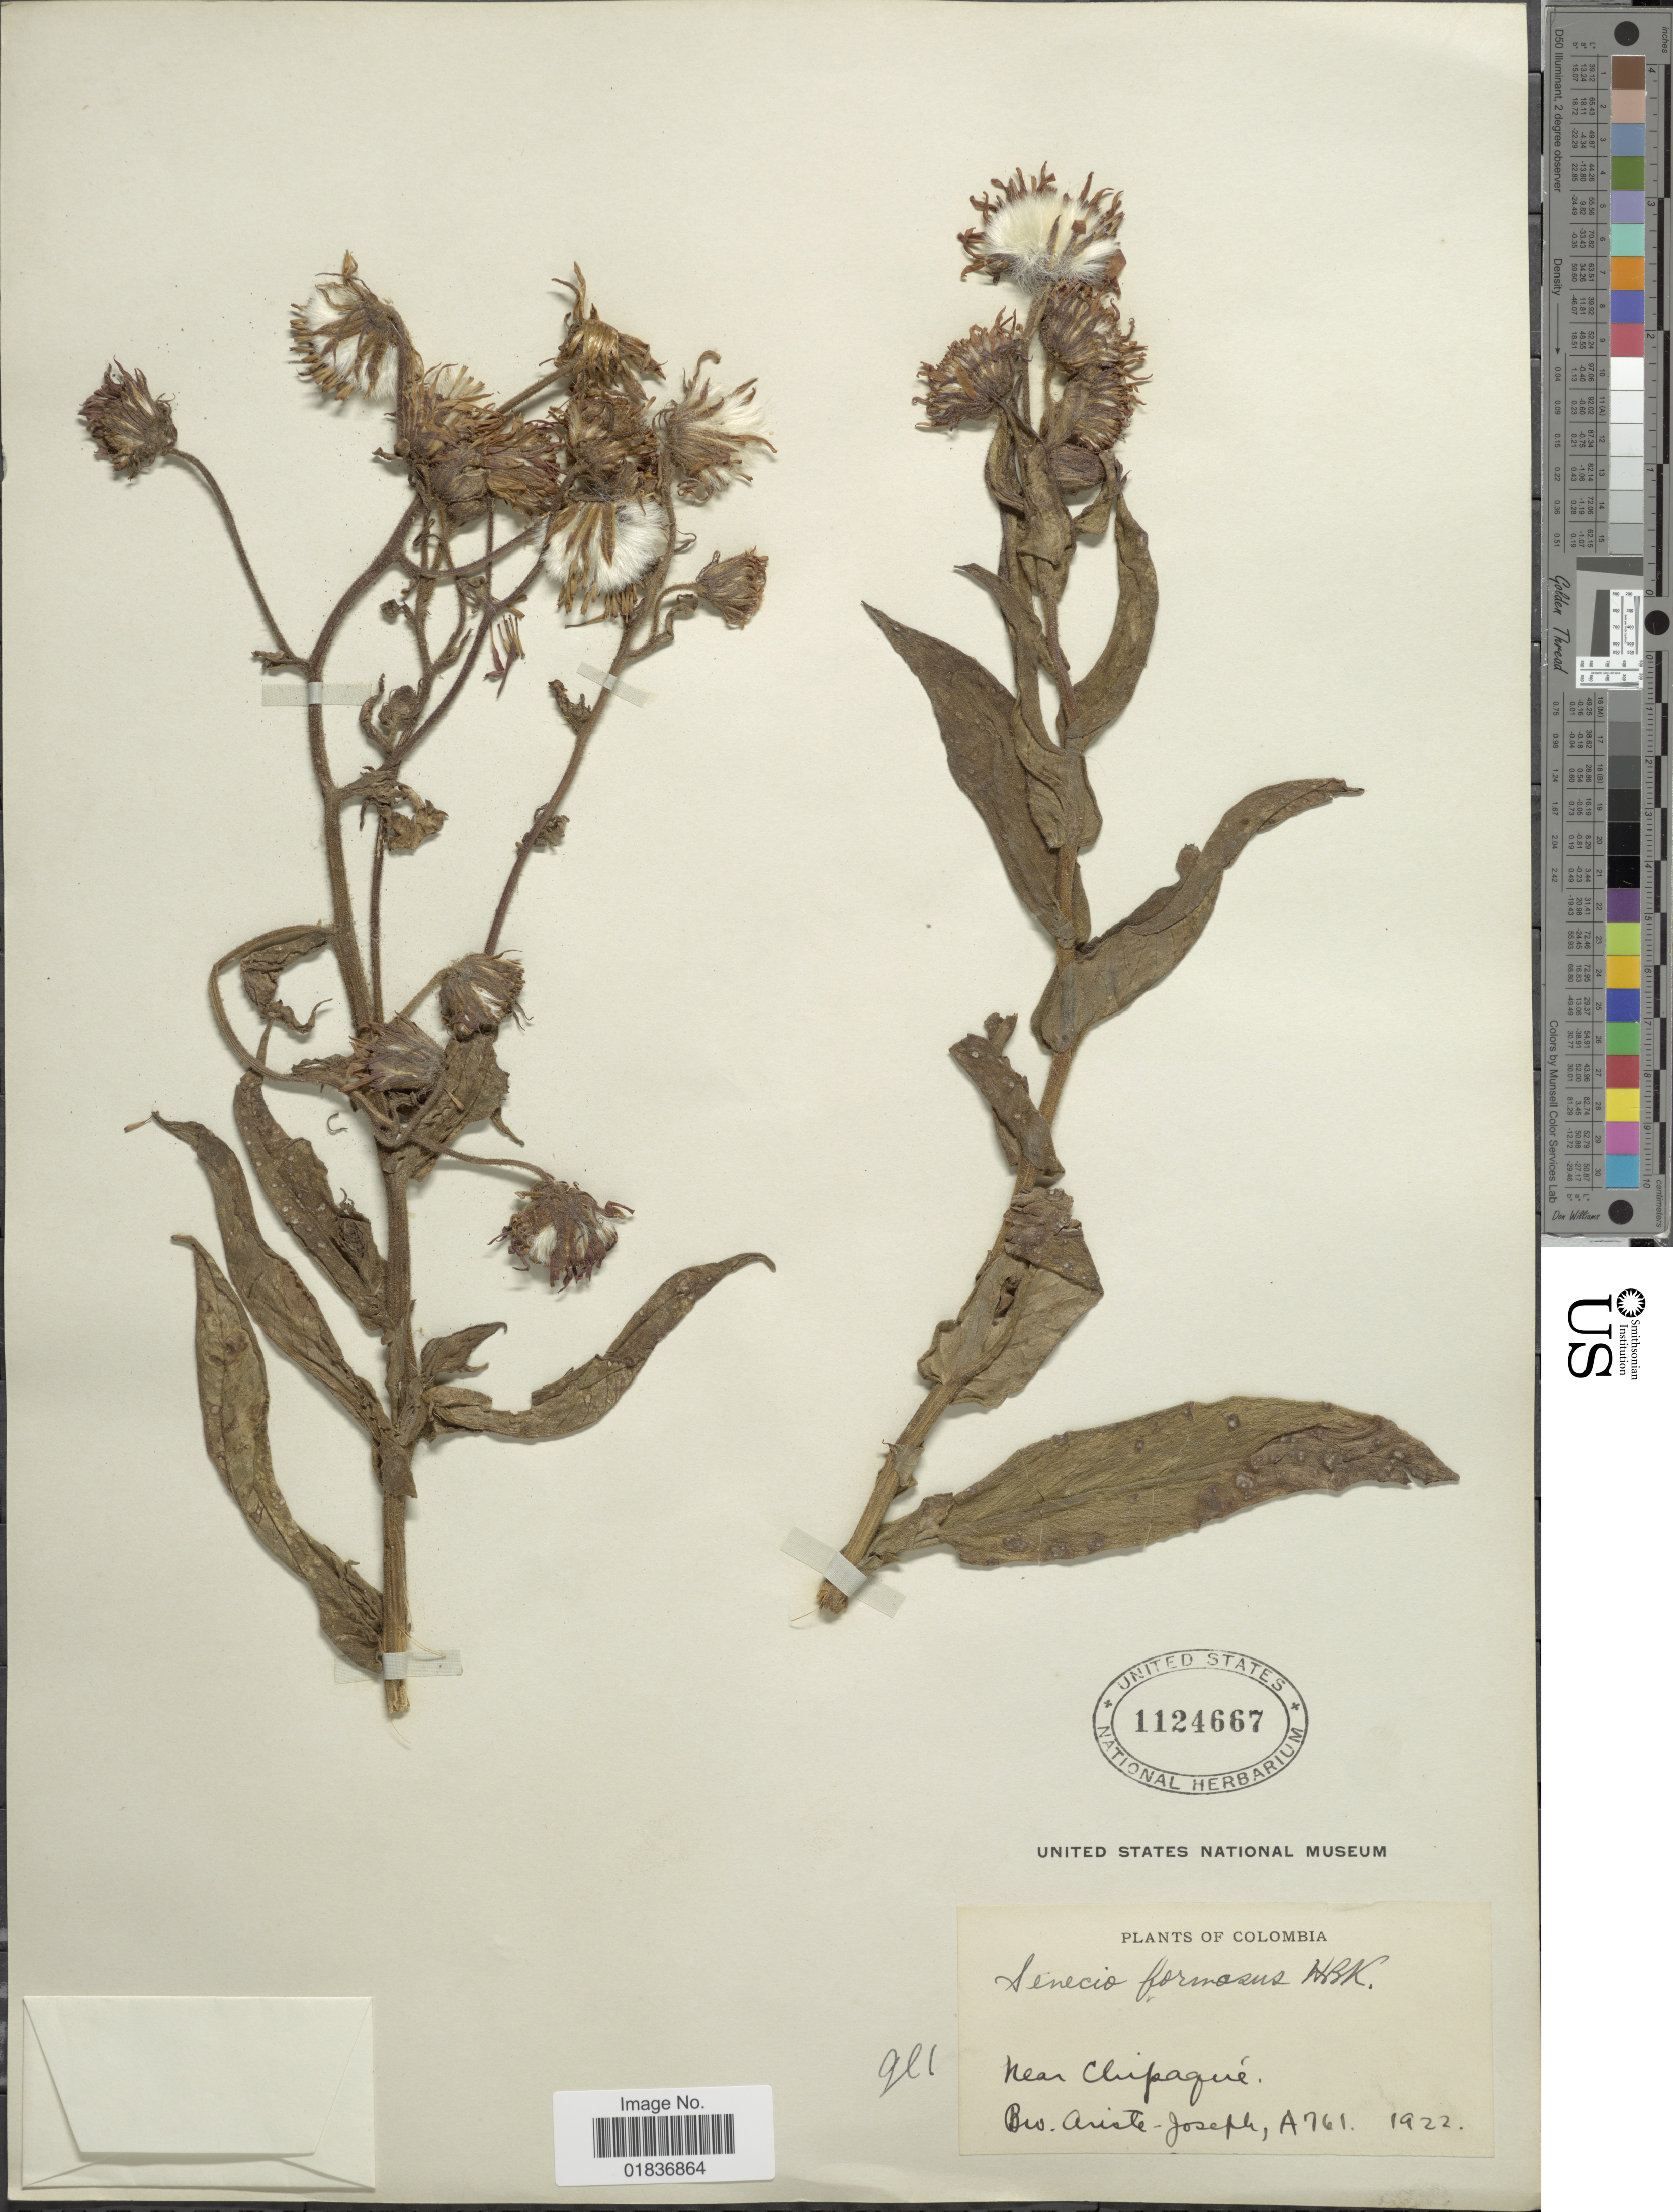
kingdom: Plantae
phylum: Tracheophyta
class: Magnoliopsida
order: Asterales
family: Asteraceae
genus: Senecio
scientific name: Senecio wedglacialis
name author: Cuatrec.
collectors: Bro. Ariste-Joseph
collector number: A761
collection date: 1922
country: Colombia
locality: Near Chipague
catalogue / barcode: US 1124667